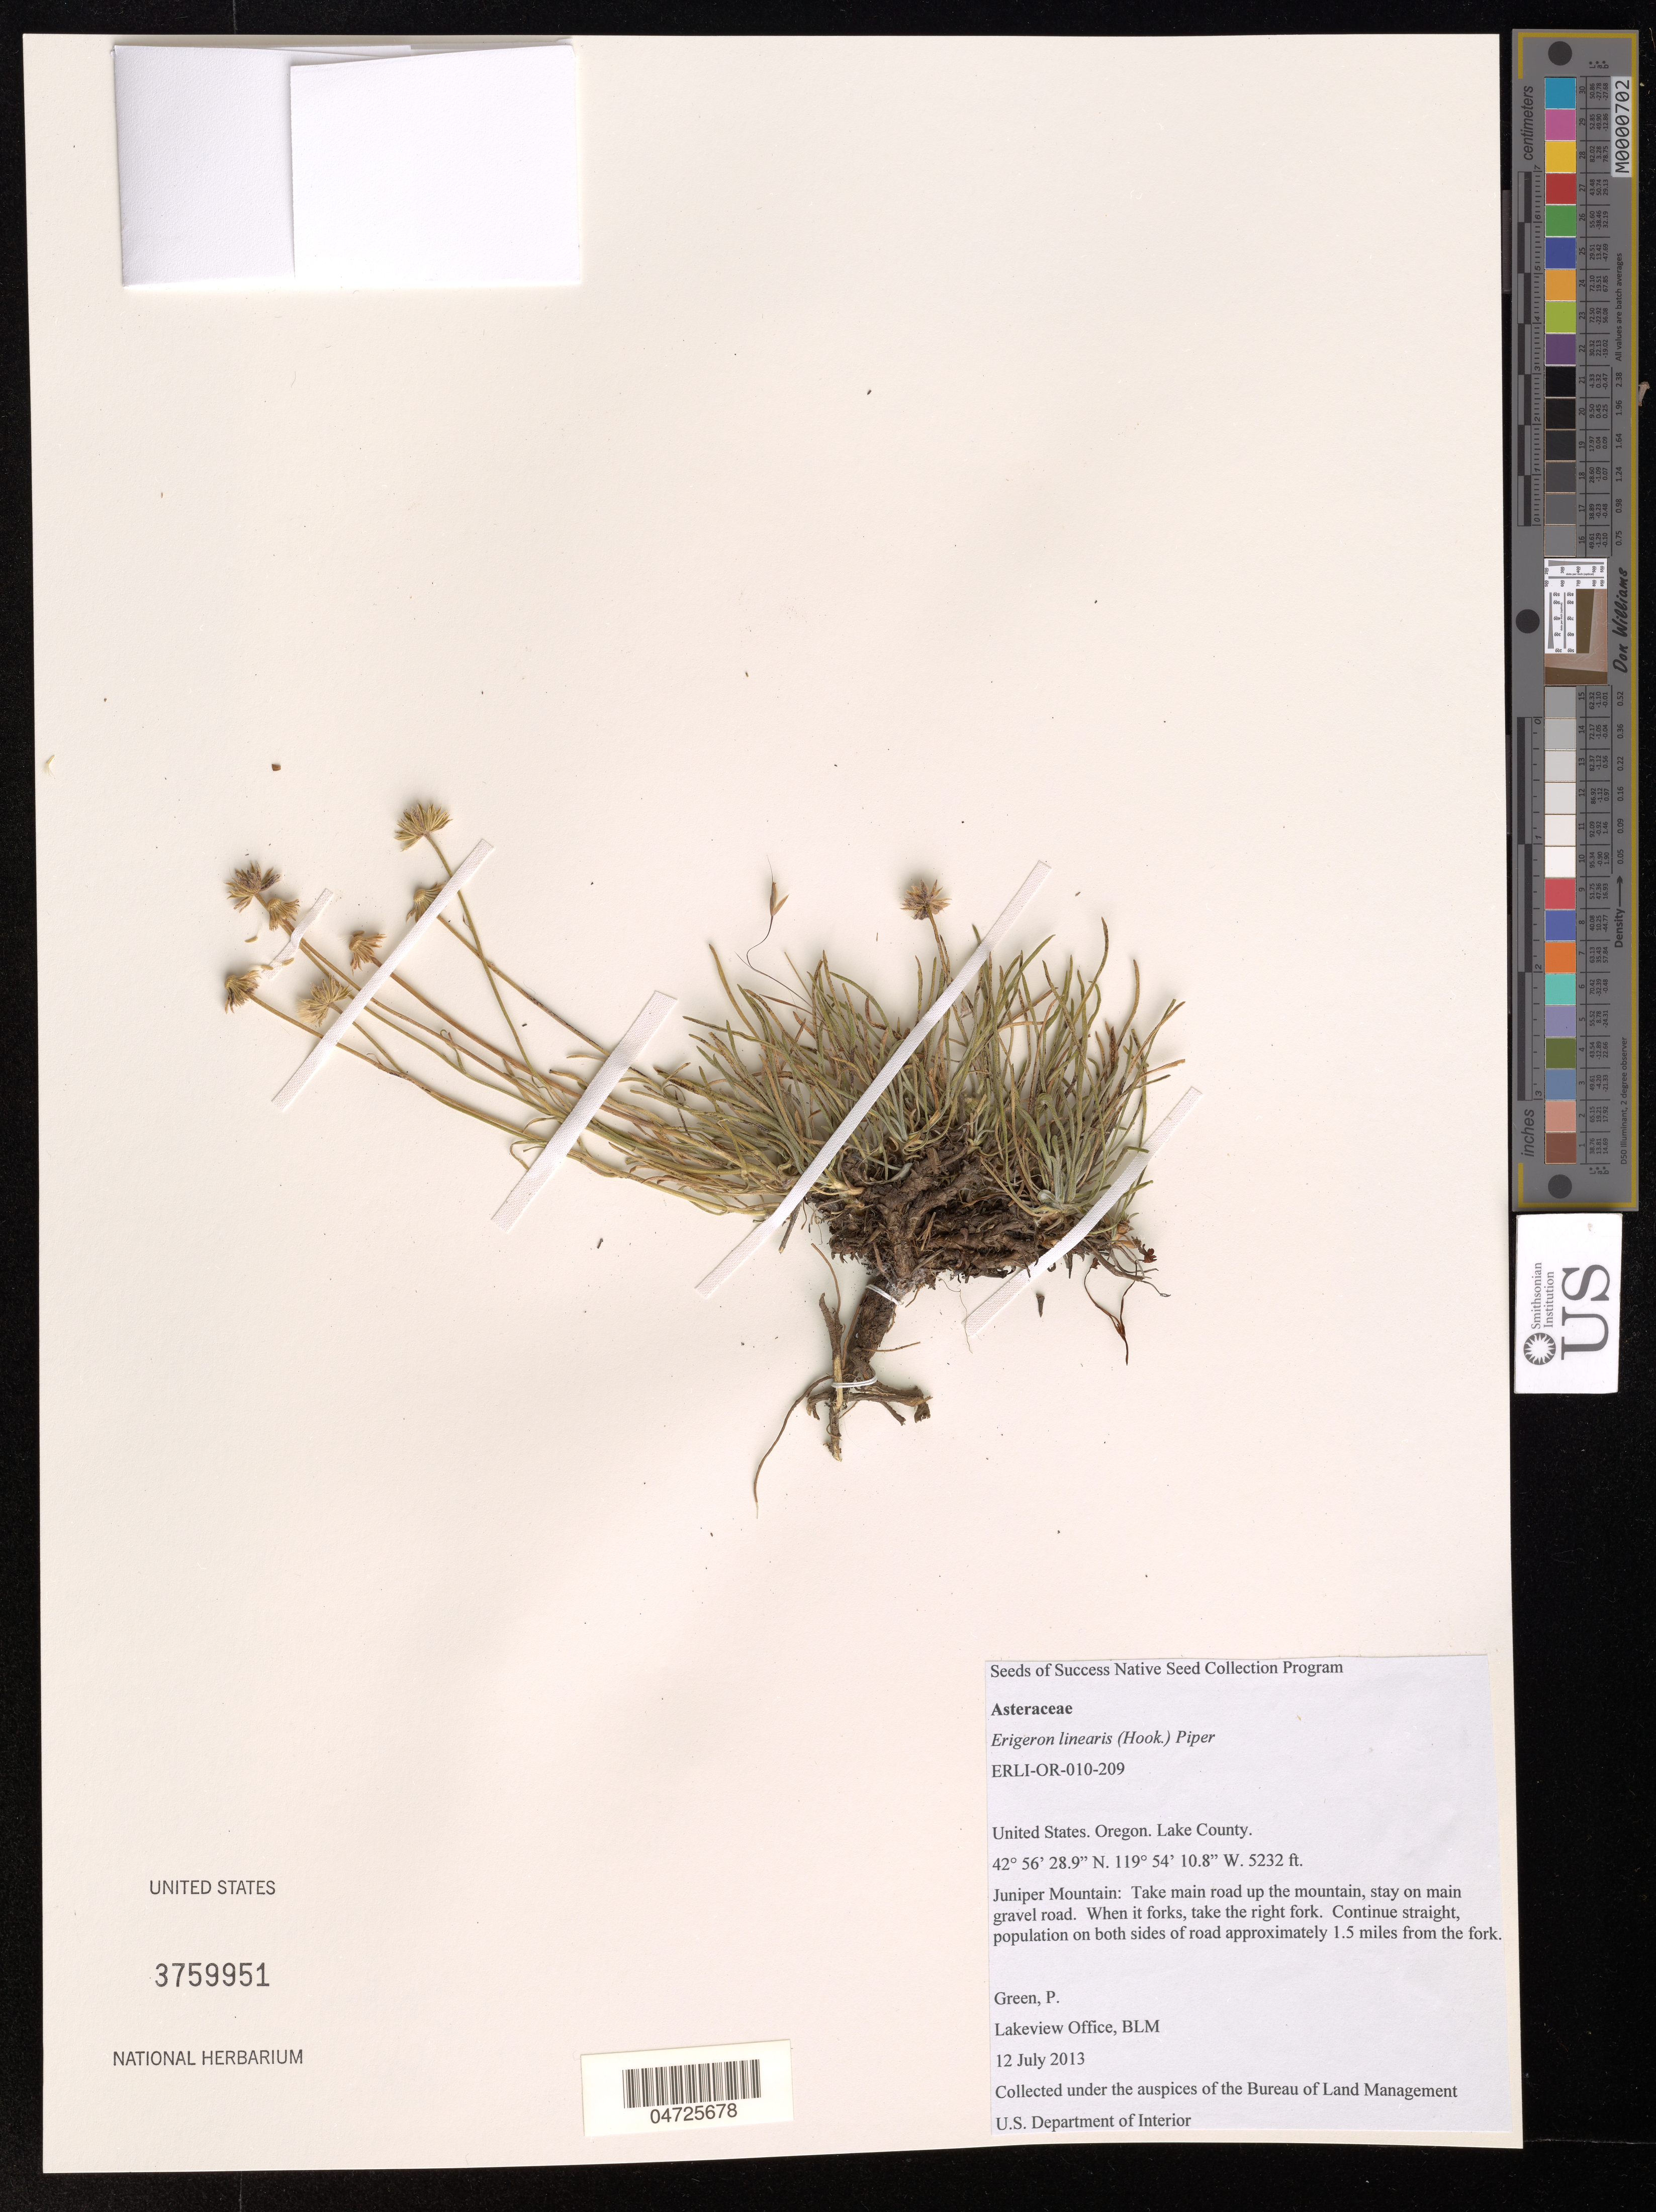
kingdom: Plantae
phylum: Tracheophyta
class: Magnoliopsida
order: Asterales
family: Asteraceae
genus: Erigeron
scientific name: Erigeron linearis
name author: (Hook.) Piper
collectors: P. Green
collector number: ERLI-OR-010-209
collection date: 2013-07-12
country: United States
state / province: Oregon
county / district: Lake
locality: Lake County. Juniper Mountain: Take main road up the mountain, stay on main gravel road. When it forks, take the right fork. Continue straight, population on both sides of road approximately 1.5 miles from the fork.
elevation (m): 1595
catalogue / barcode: US 3759951